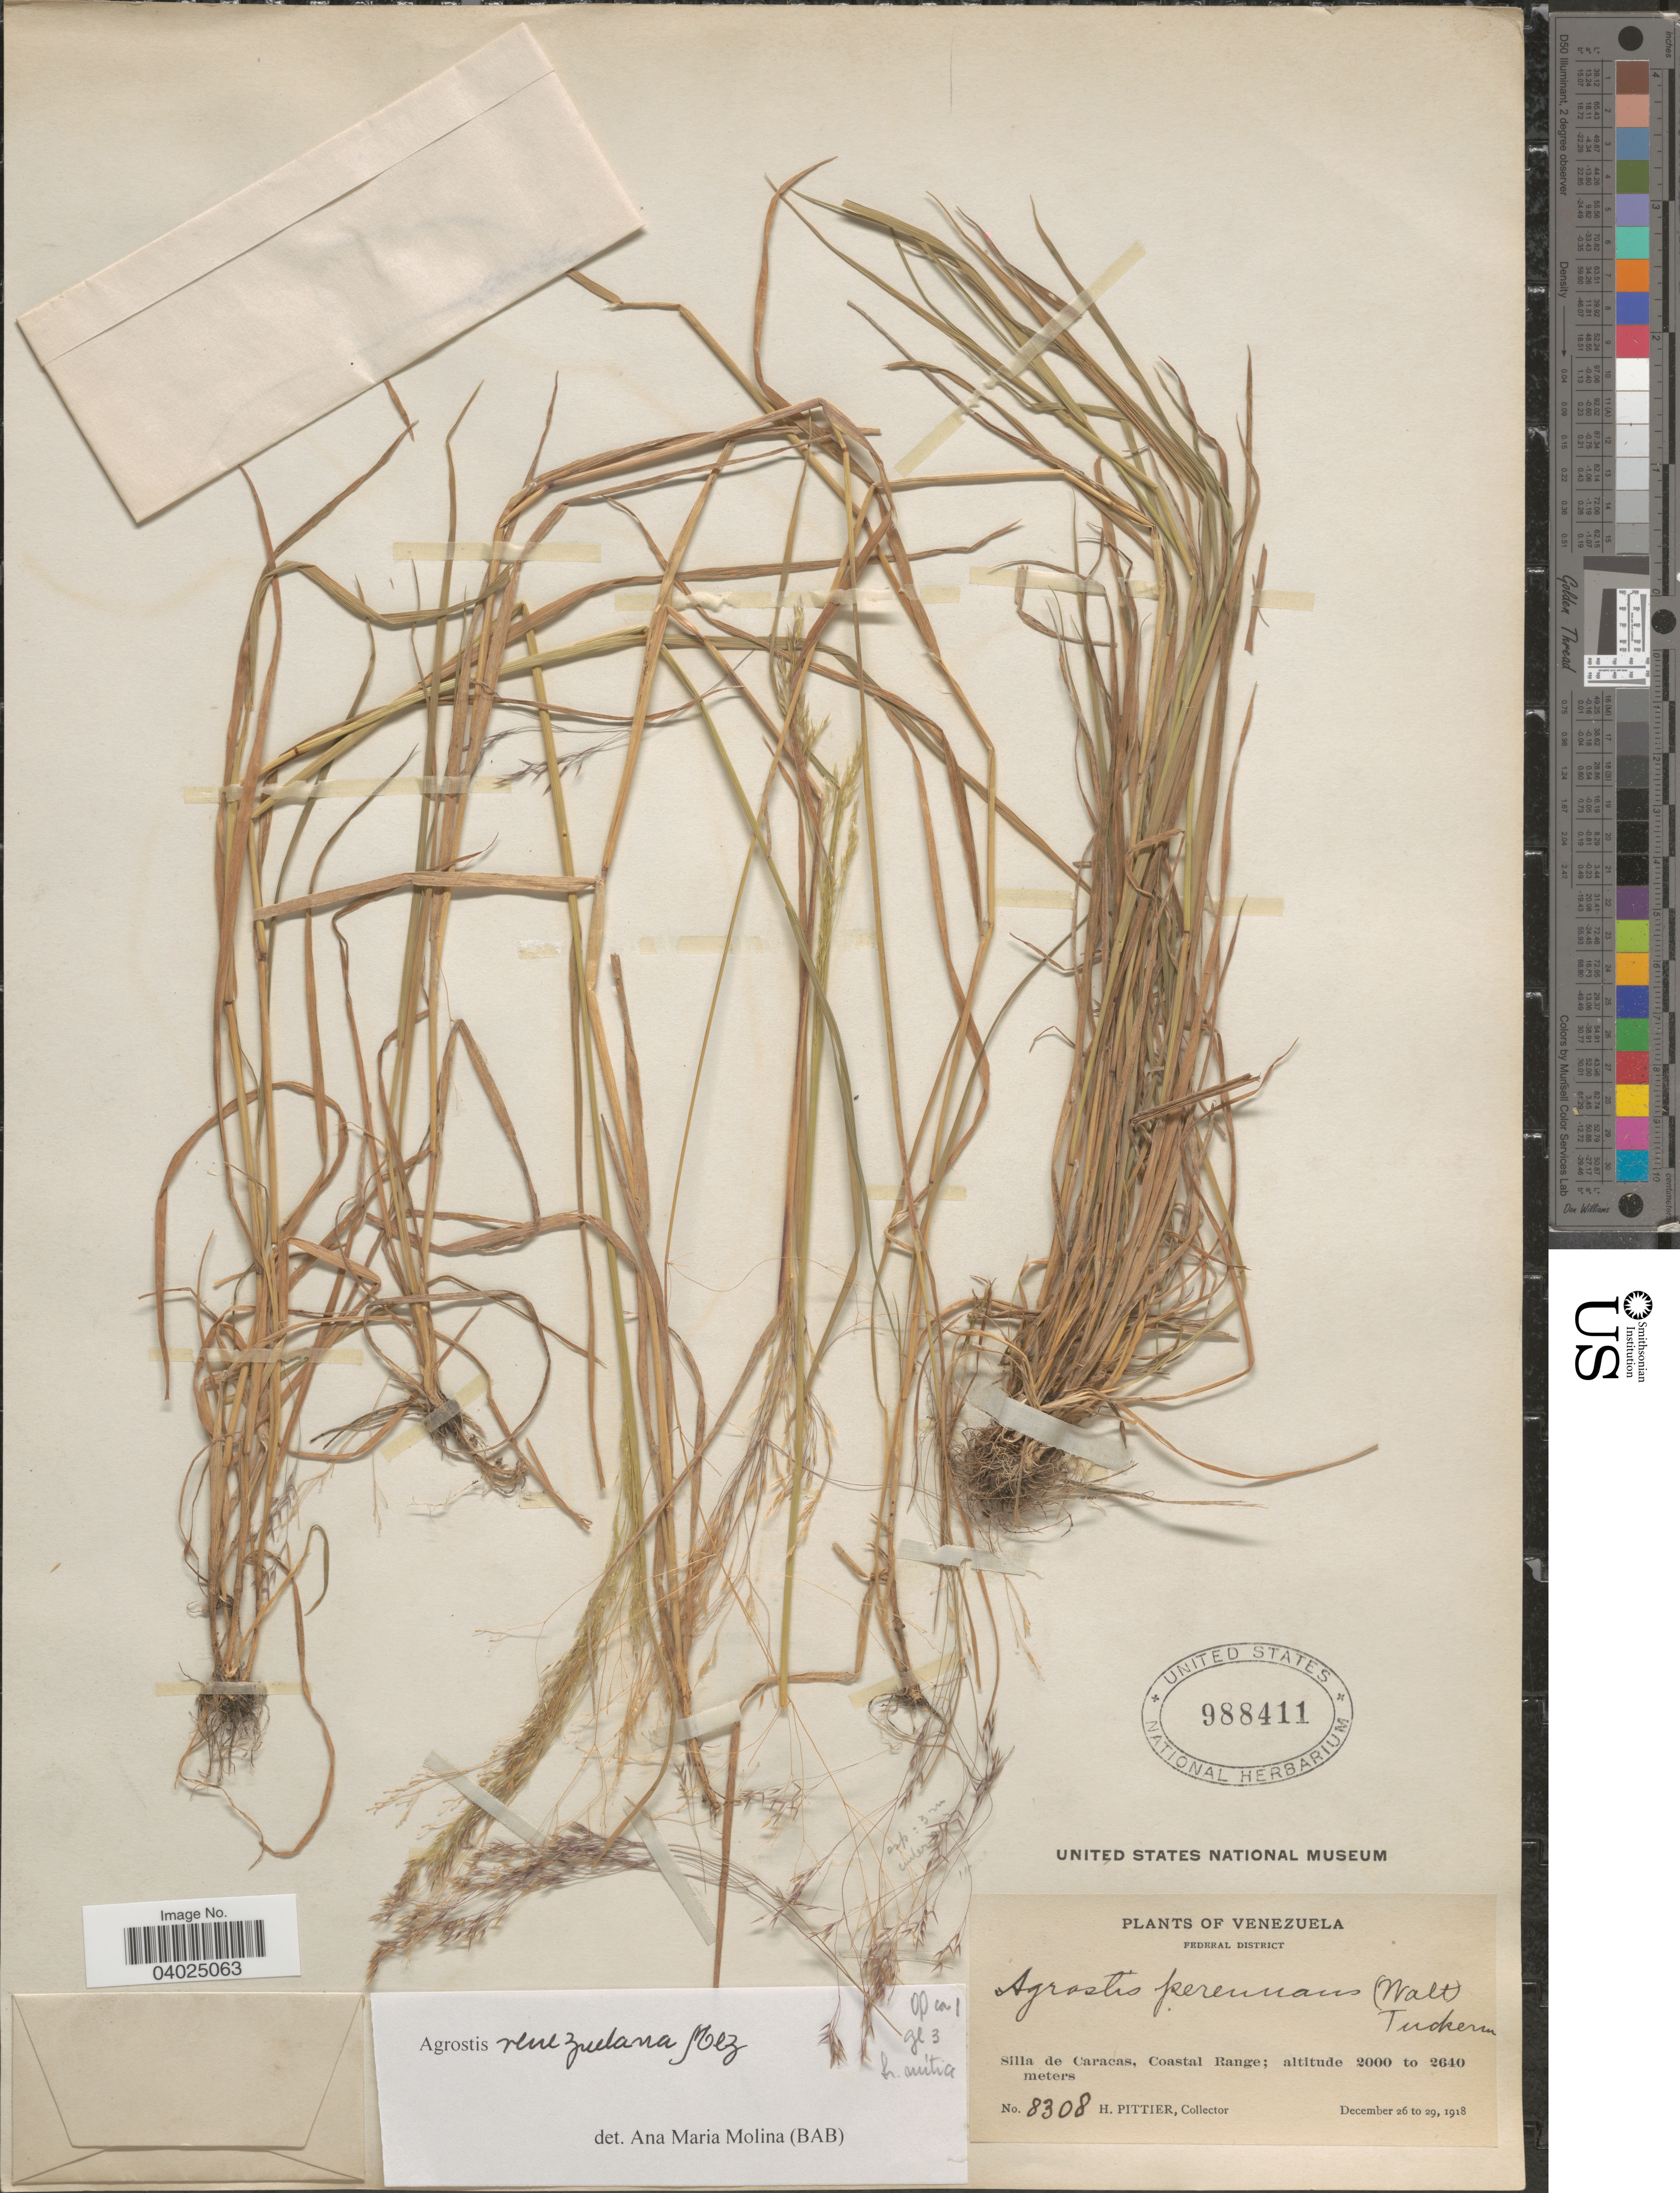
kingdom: Plantae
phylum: Tracheophyta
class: Liliopsida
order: Poales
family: Poaceae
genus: Agrostis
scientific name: Agrostis venezuelana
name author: Mez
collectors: H. F. Pittier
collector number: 8308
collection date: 1918-12-26/1918-12-29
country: Venezuela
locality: Federal District. Silla de Caracas, Coastal Range.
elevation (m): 2000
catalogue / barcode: US 988411